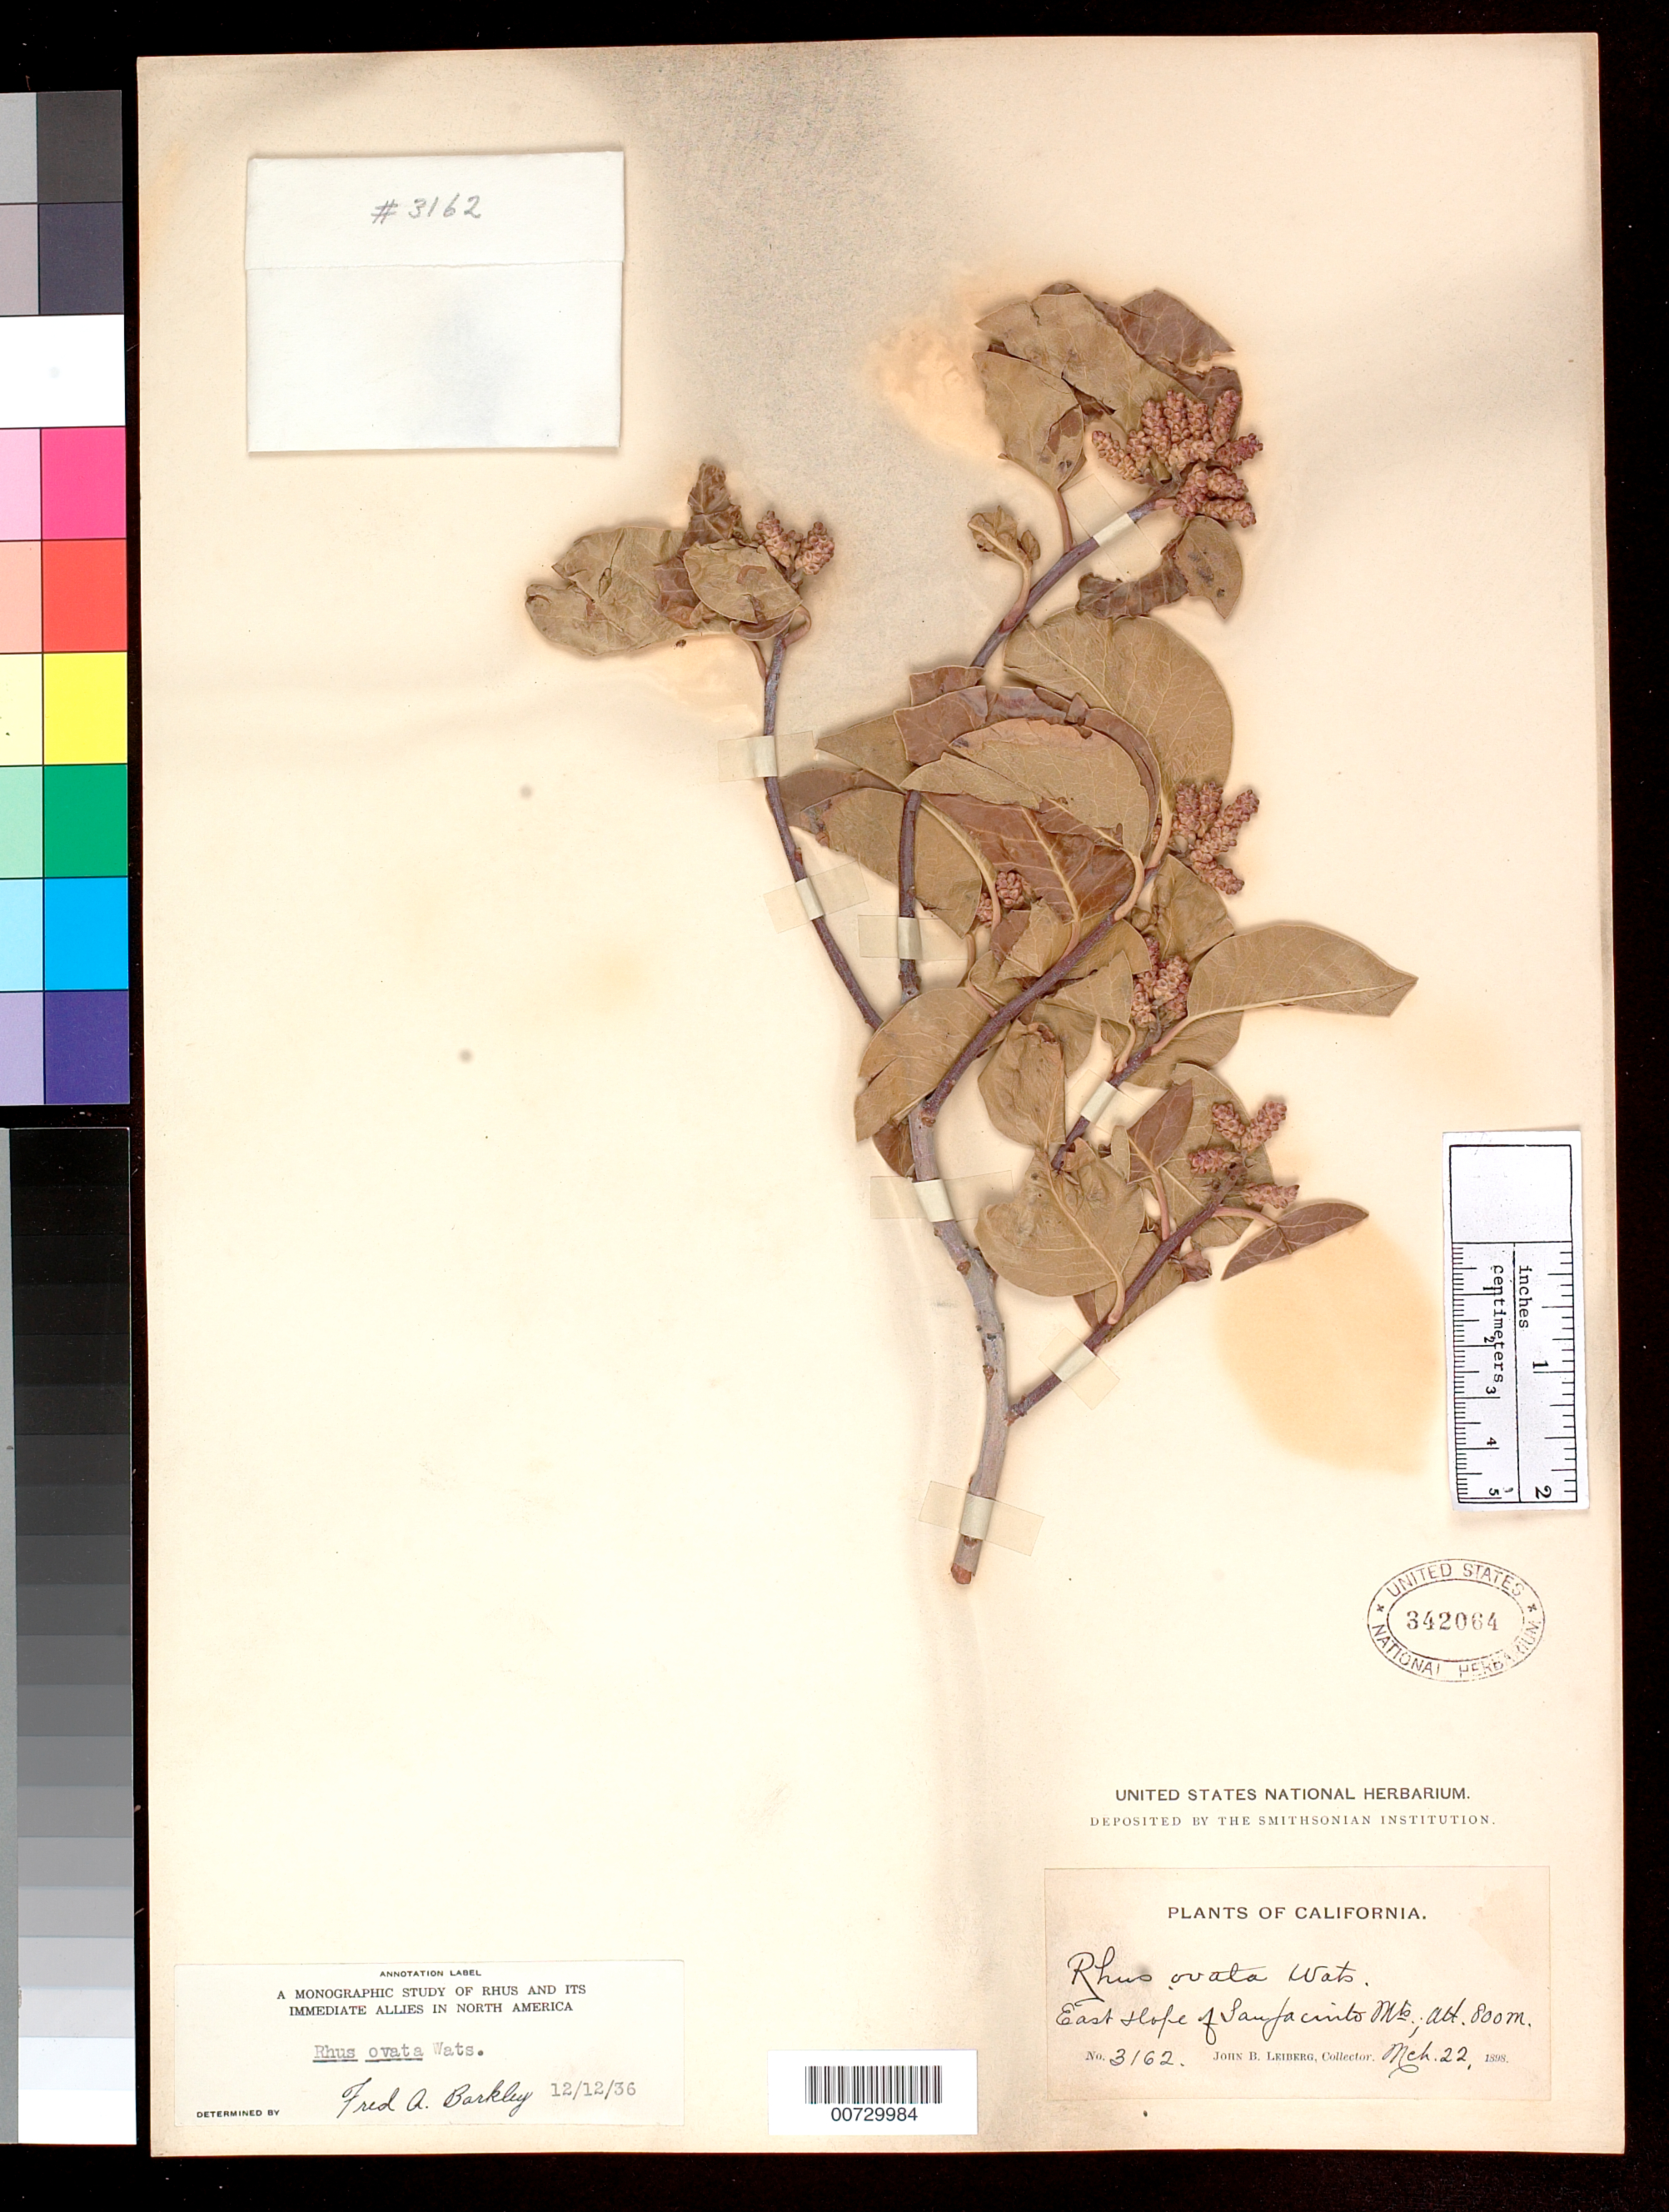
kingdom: Plantae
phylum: Tracheophyta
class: Magnoliopsida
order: Sapindales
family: Anacardiaceae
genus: Rhus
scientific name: Rhus ovata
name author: S. Watson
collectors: J. Leiberg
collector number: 3162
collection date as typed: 22 Mar 1898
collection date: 1898-03-22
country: United States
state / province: California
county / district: Riverside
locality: East of San Jacinto Mts.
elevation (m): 800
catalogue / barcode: US 342064